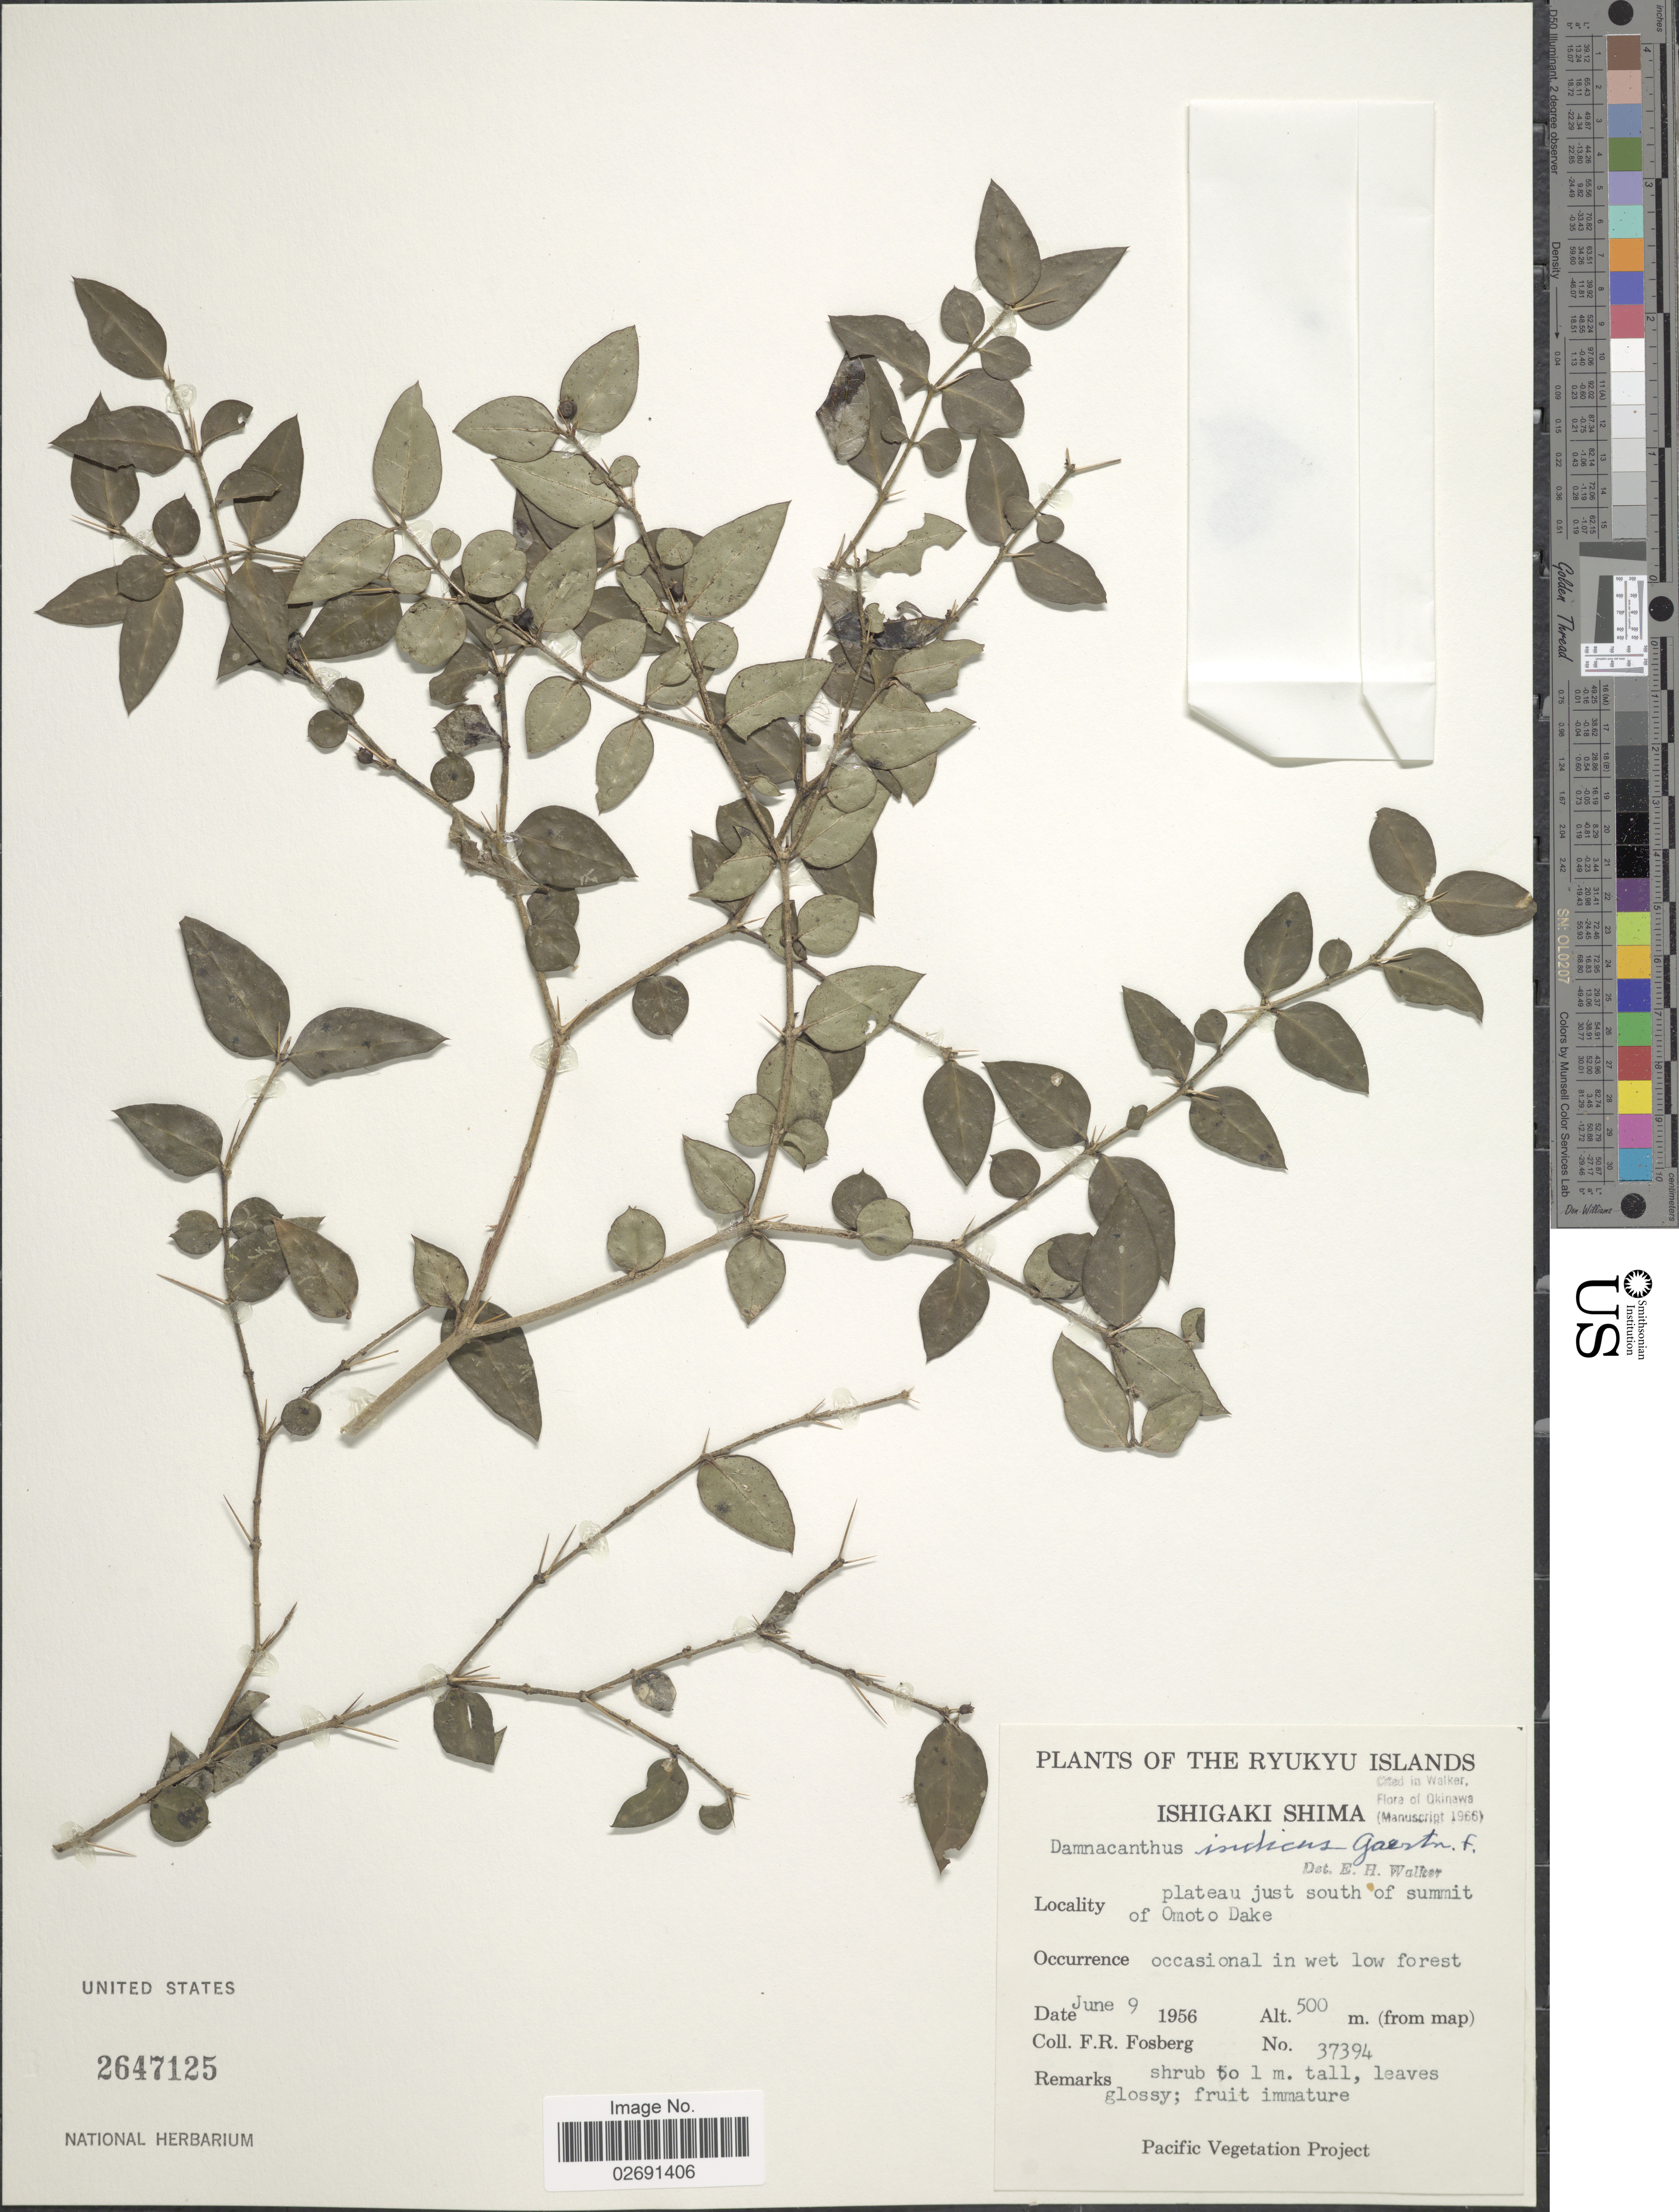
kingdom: Plantae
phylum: Tracheophyta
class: Magnoliopsida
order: Gentianales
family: Rubiaceae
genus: Damnacanthus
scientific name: Damnacanthus indicus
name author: L. f.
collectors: F. R. Fosberg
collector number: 37394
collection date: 1956-06-09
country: Japan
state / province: Okinawa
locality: Ryukyu Islands, Ishigaki Shima, plateau just south of summit of Omoto Dake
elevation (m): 500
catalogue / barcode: US 2647125